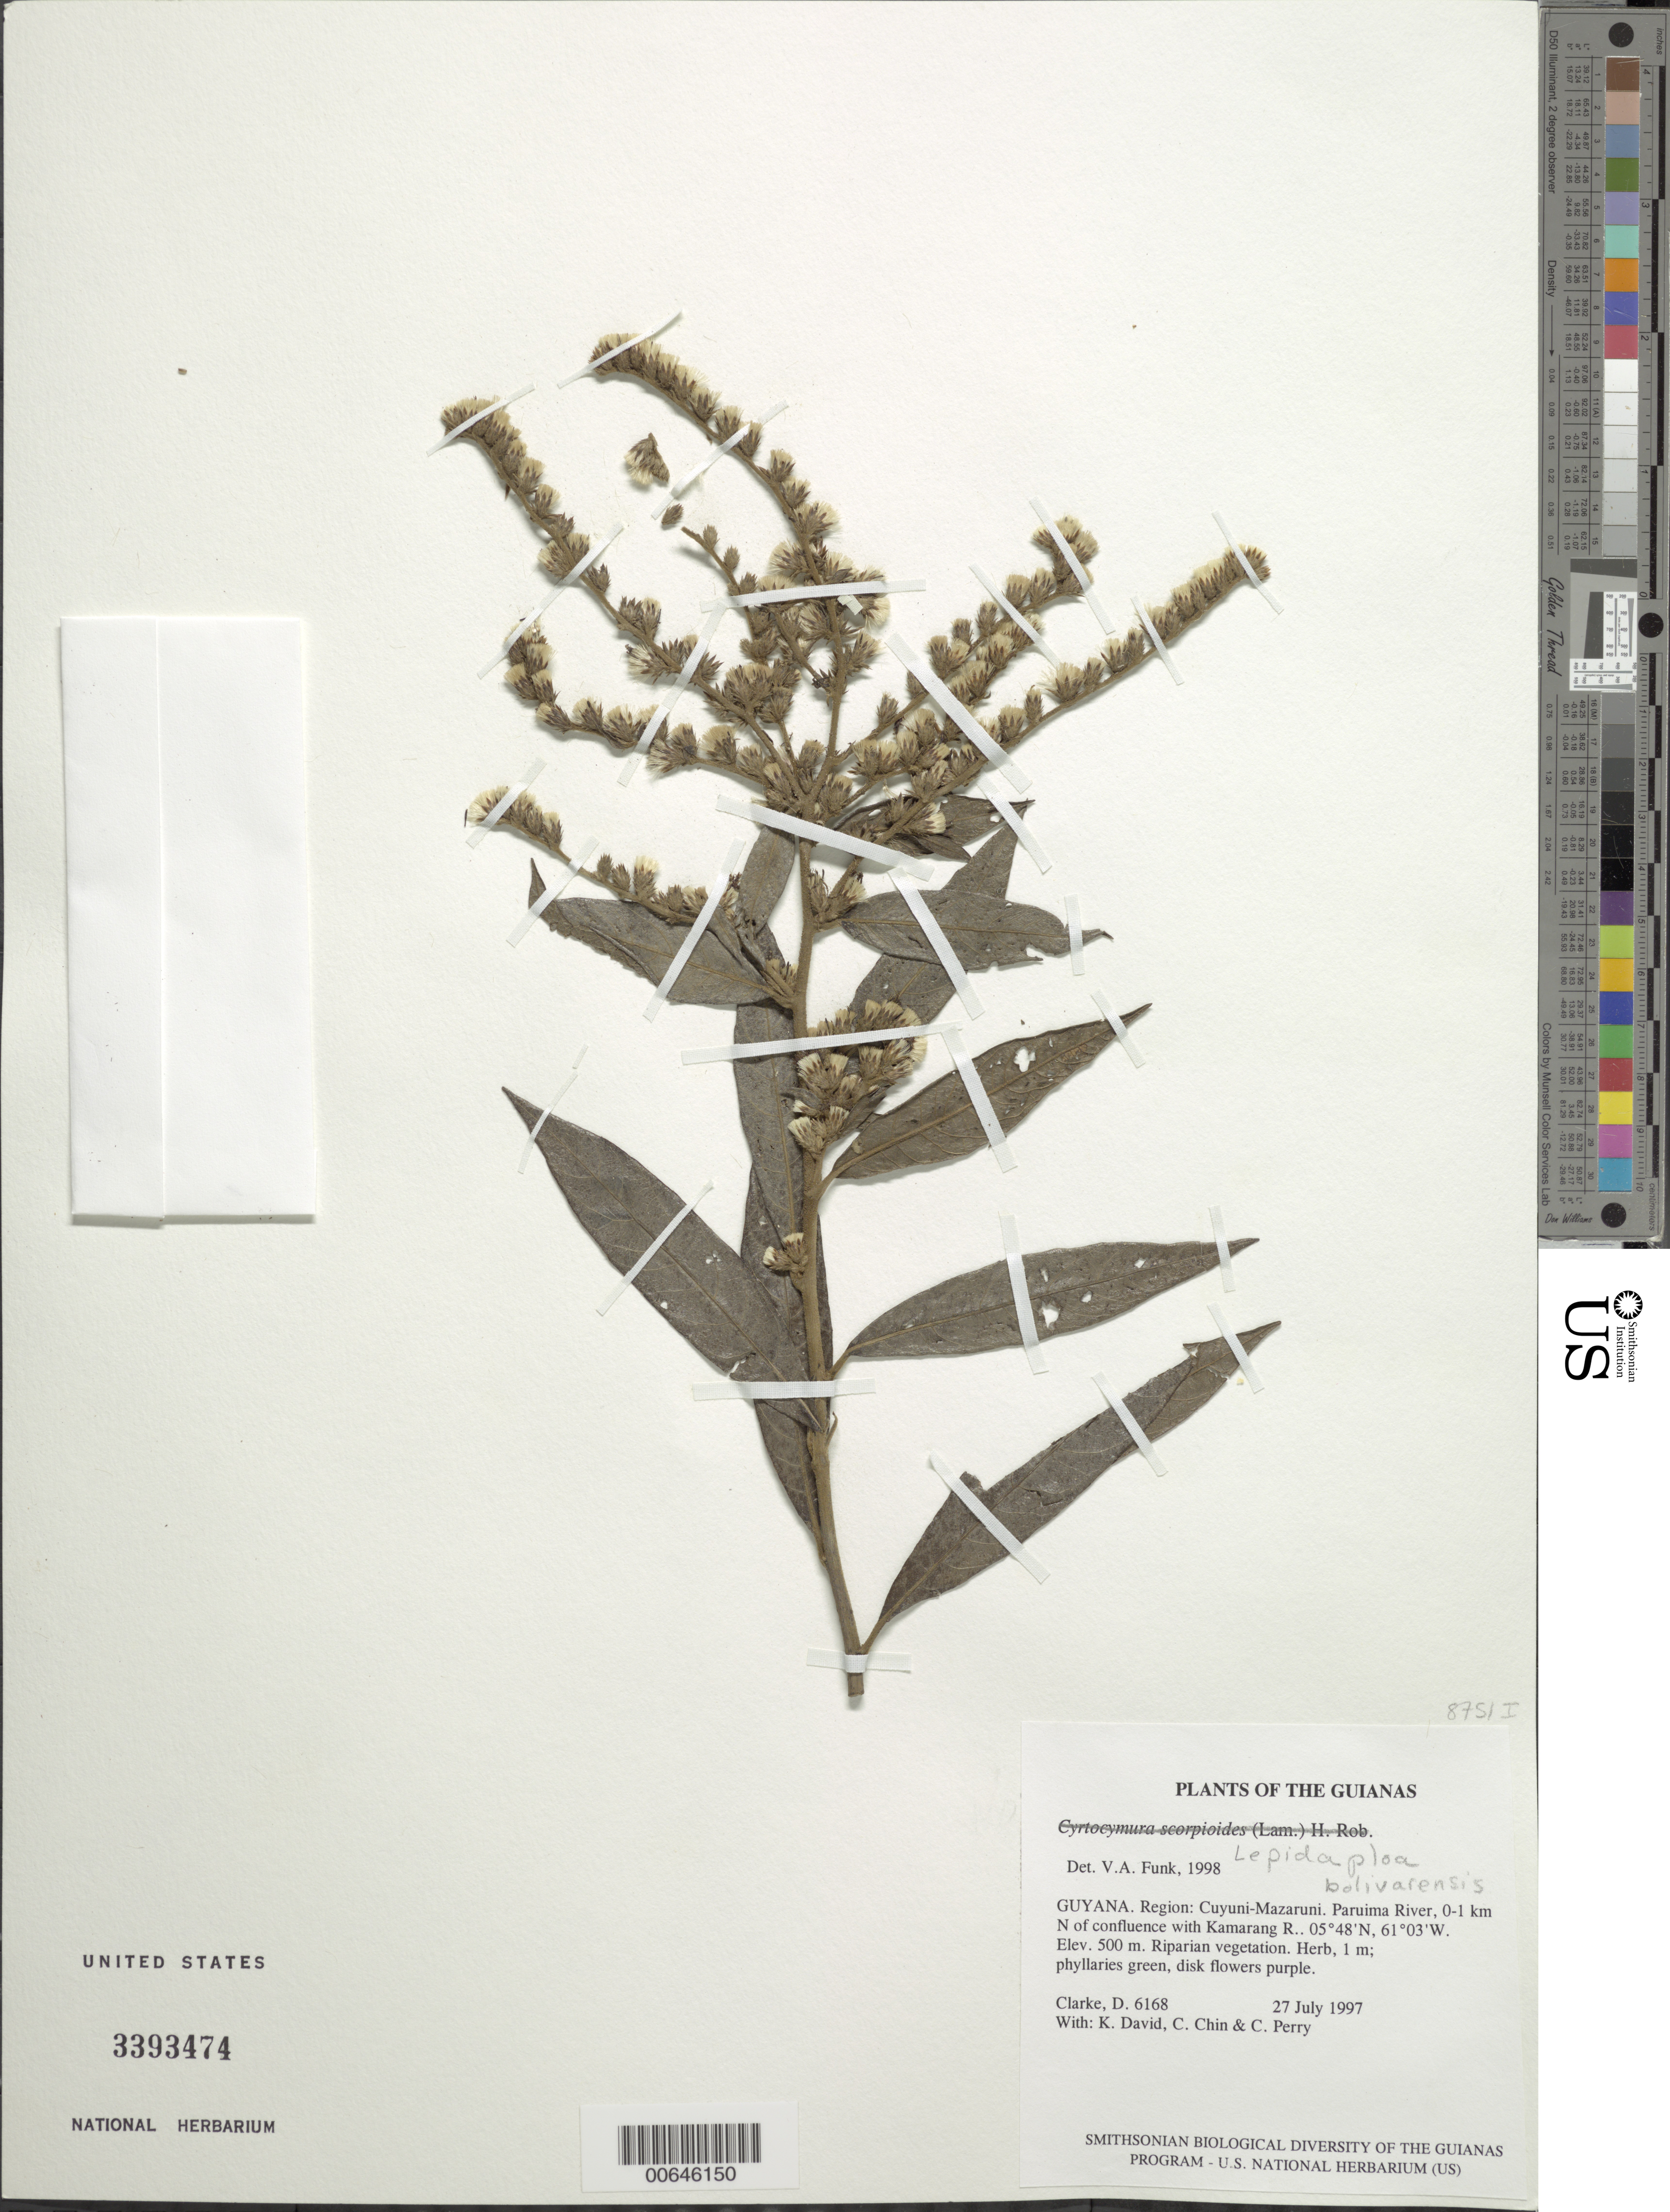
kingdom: Plantae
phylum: Tracheophyta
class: Magnoliopsida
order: Asterales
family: Asteraceae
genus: Lepidaploa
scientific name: Lepidaploa bolivarensis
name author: (V.M. Badillo) H. Rob.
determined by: Funk, Vicki A., (BOT), Smithsonian Institution - National Museum of Natural History (UNITED STATES)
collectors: H. D. Clarke, K. David, C. Chin & C. Perry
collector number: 6168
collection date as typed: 27 July 1997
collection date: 1997-07-27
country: Guyana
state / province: Cuyuni-Mazaruni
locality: Paruima River, 0-1 km N of confluence with Kamarang R.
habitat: Riparian vegetation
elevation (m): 500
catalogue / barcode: US 3393474